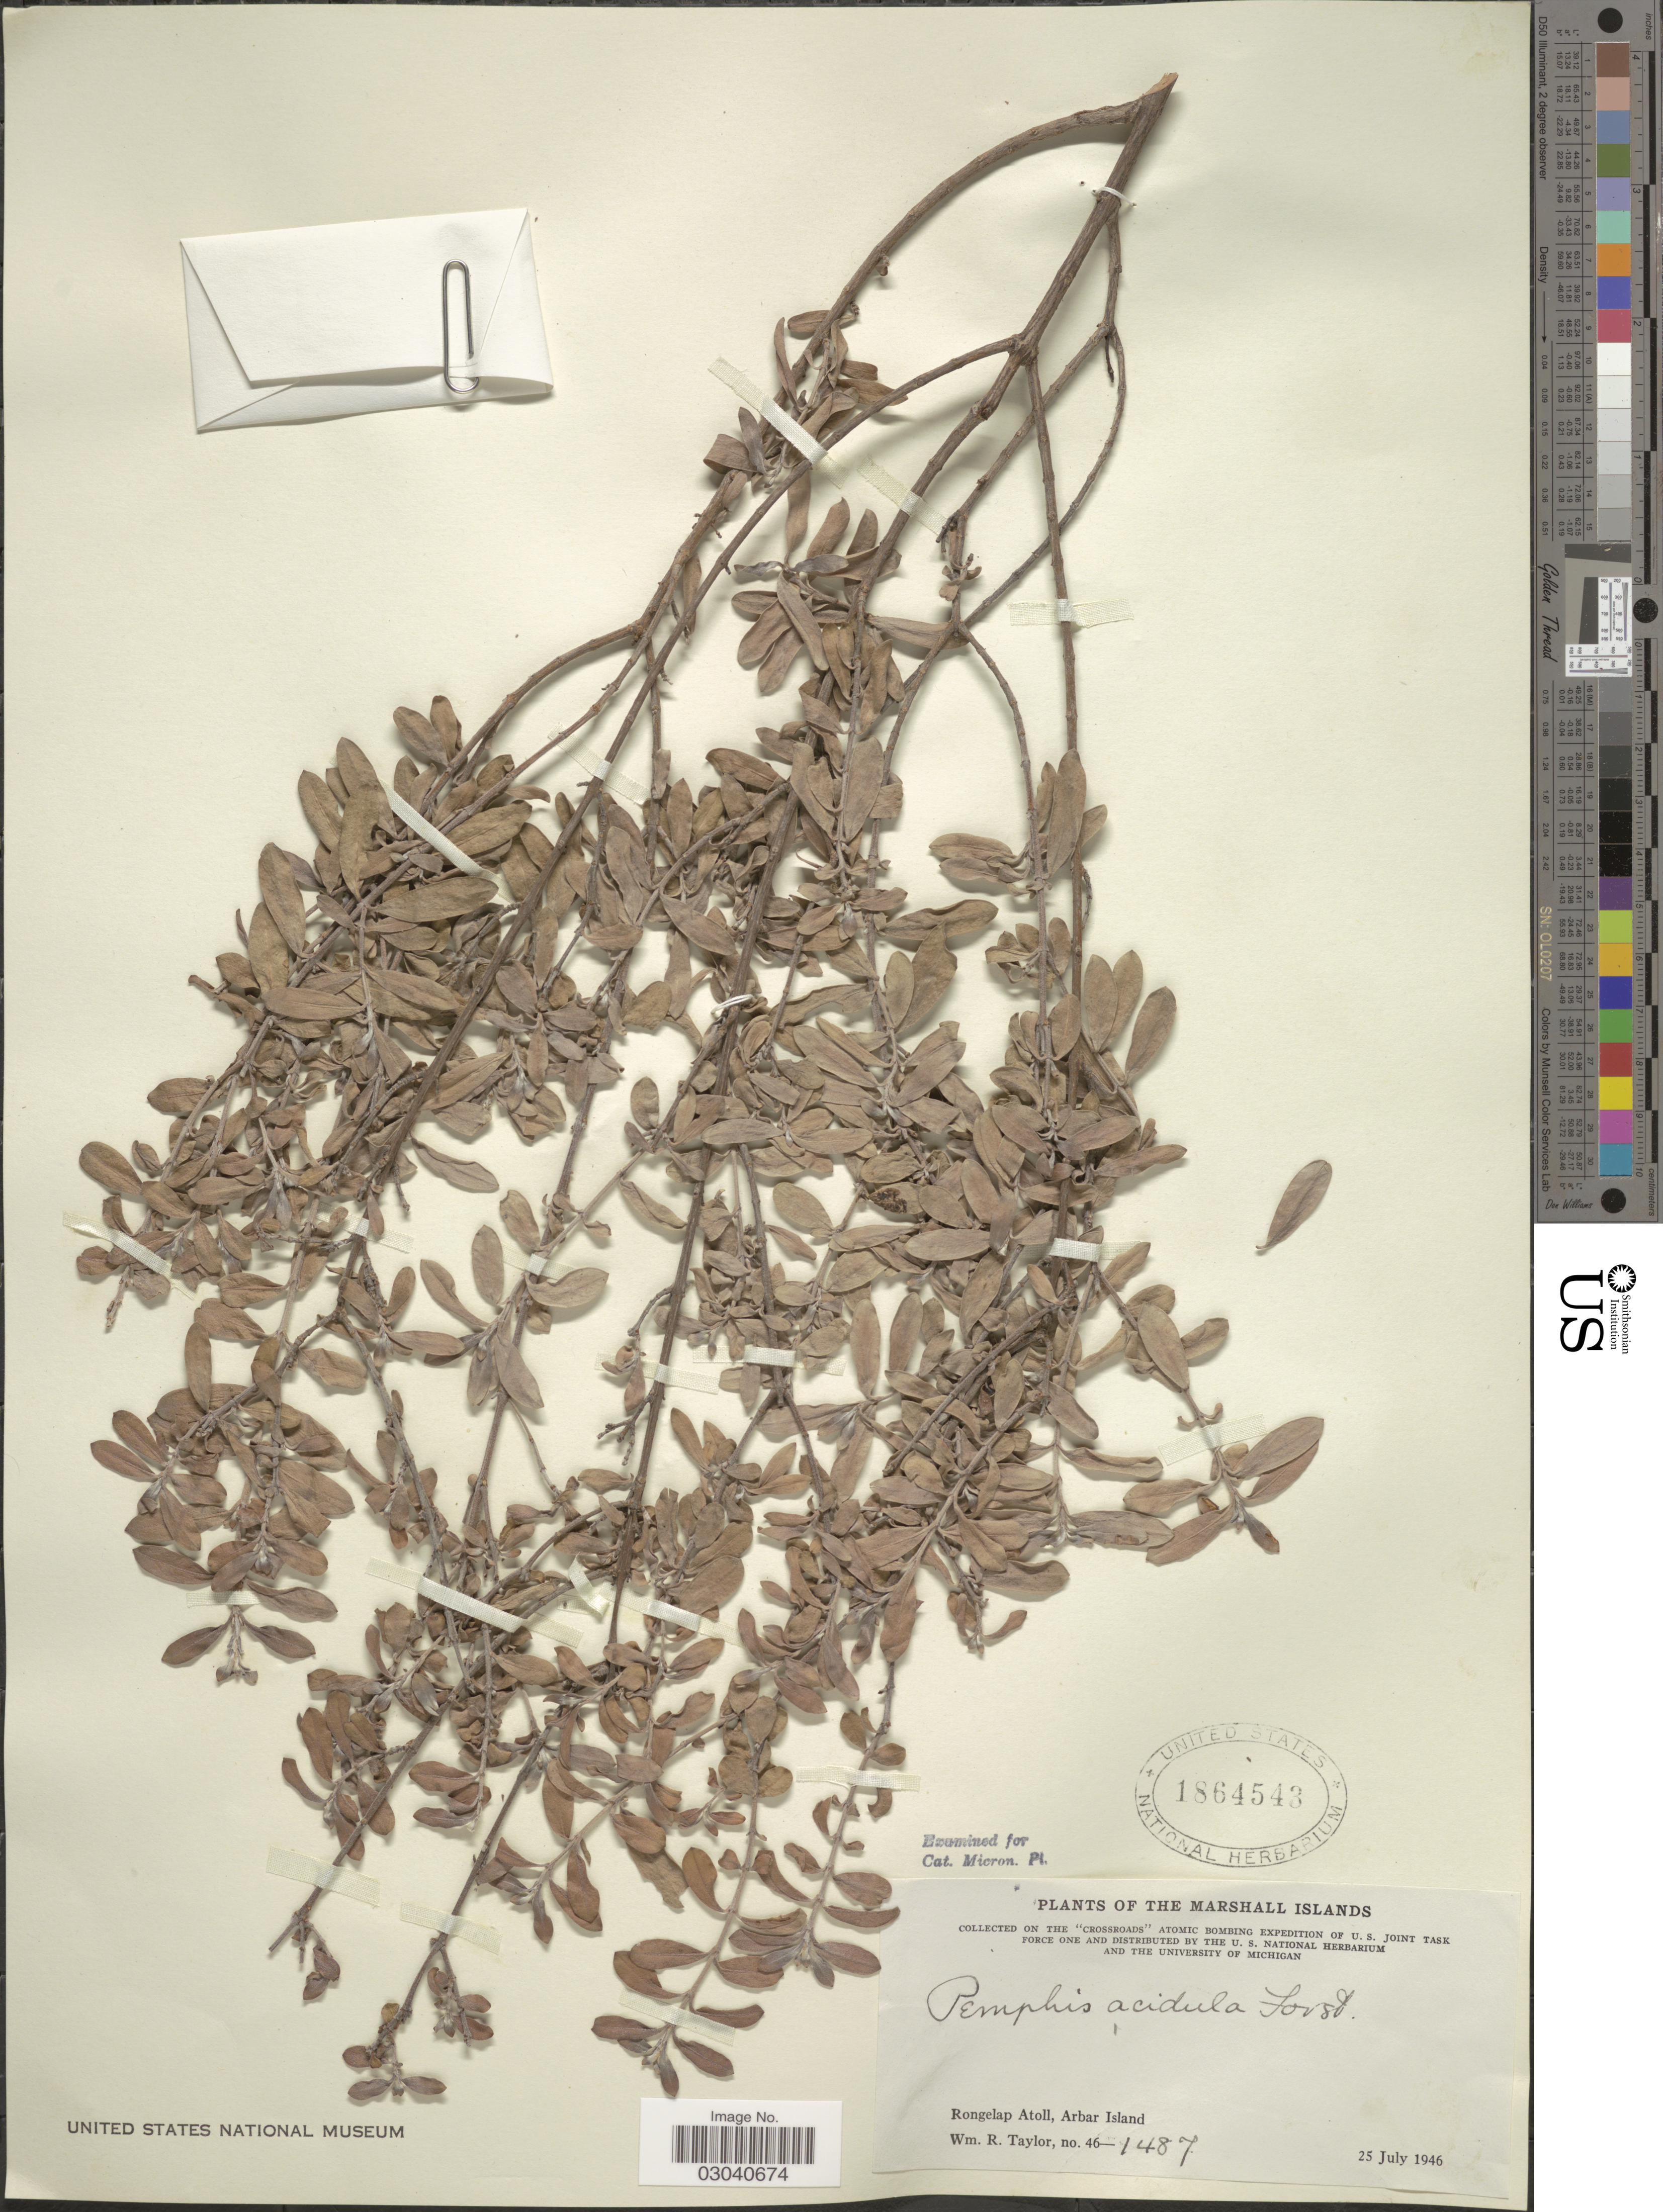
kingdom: Plantae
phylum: Tracheophyta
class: Magnoliopsida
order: Myrtales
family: Lythraceae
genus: Pemphis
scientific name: Pemphis acidula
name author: J.R. Forst. & G. Forst.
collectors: W. R. Taylor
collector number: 46-1487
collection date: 1946-07-25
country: Marshall Islands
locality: Rongelap Atoll, Arbar Island.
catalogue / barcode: US 1864543